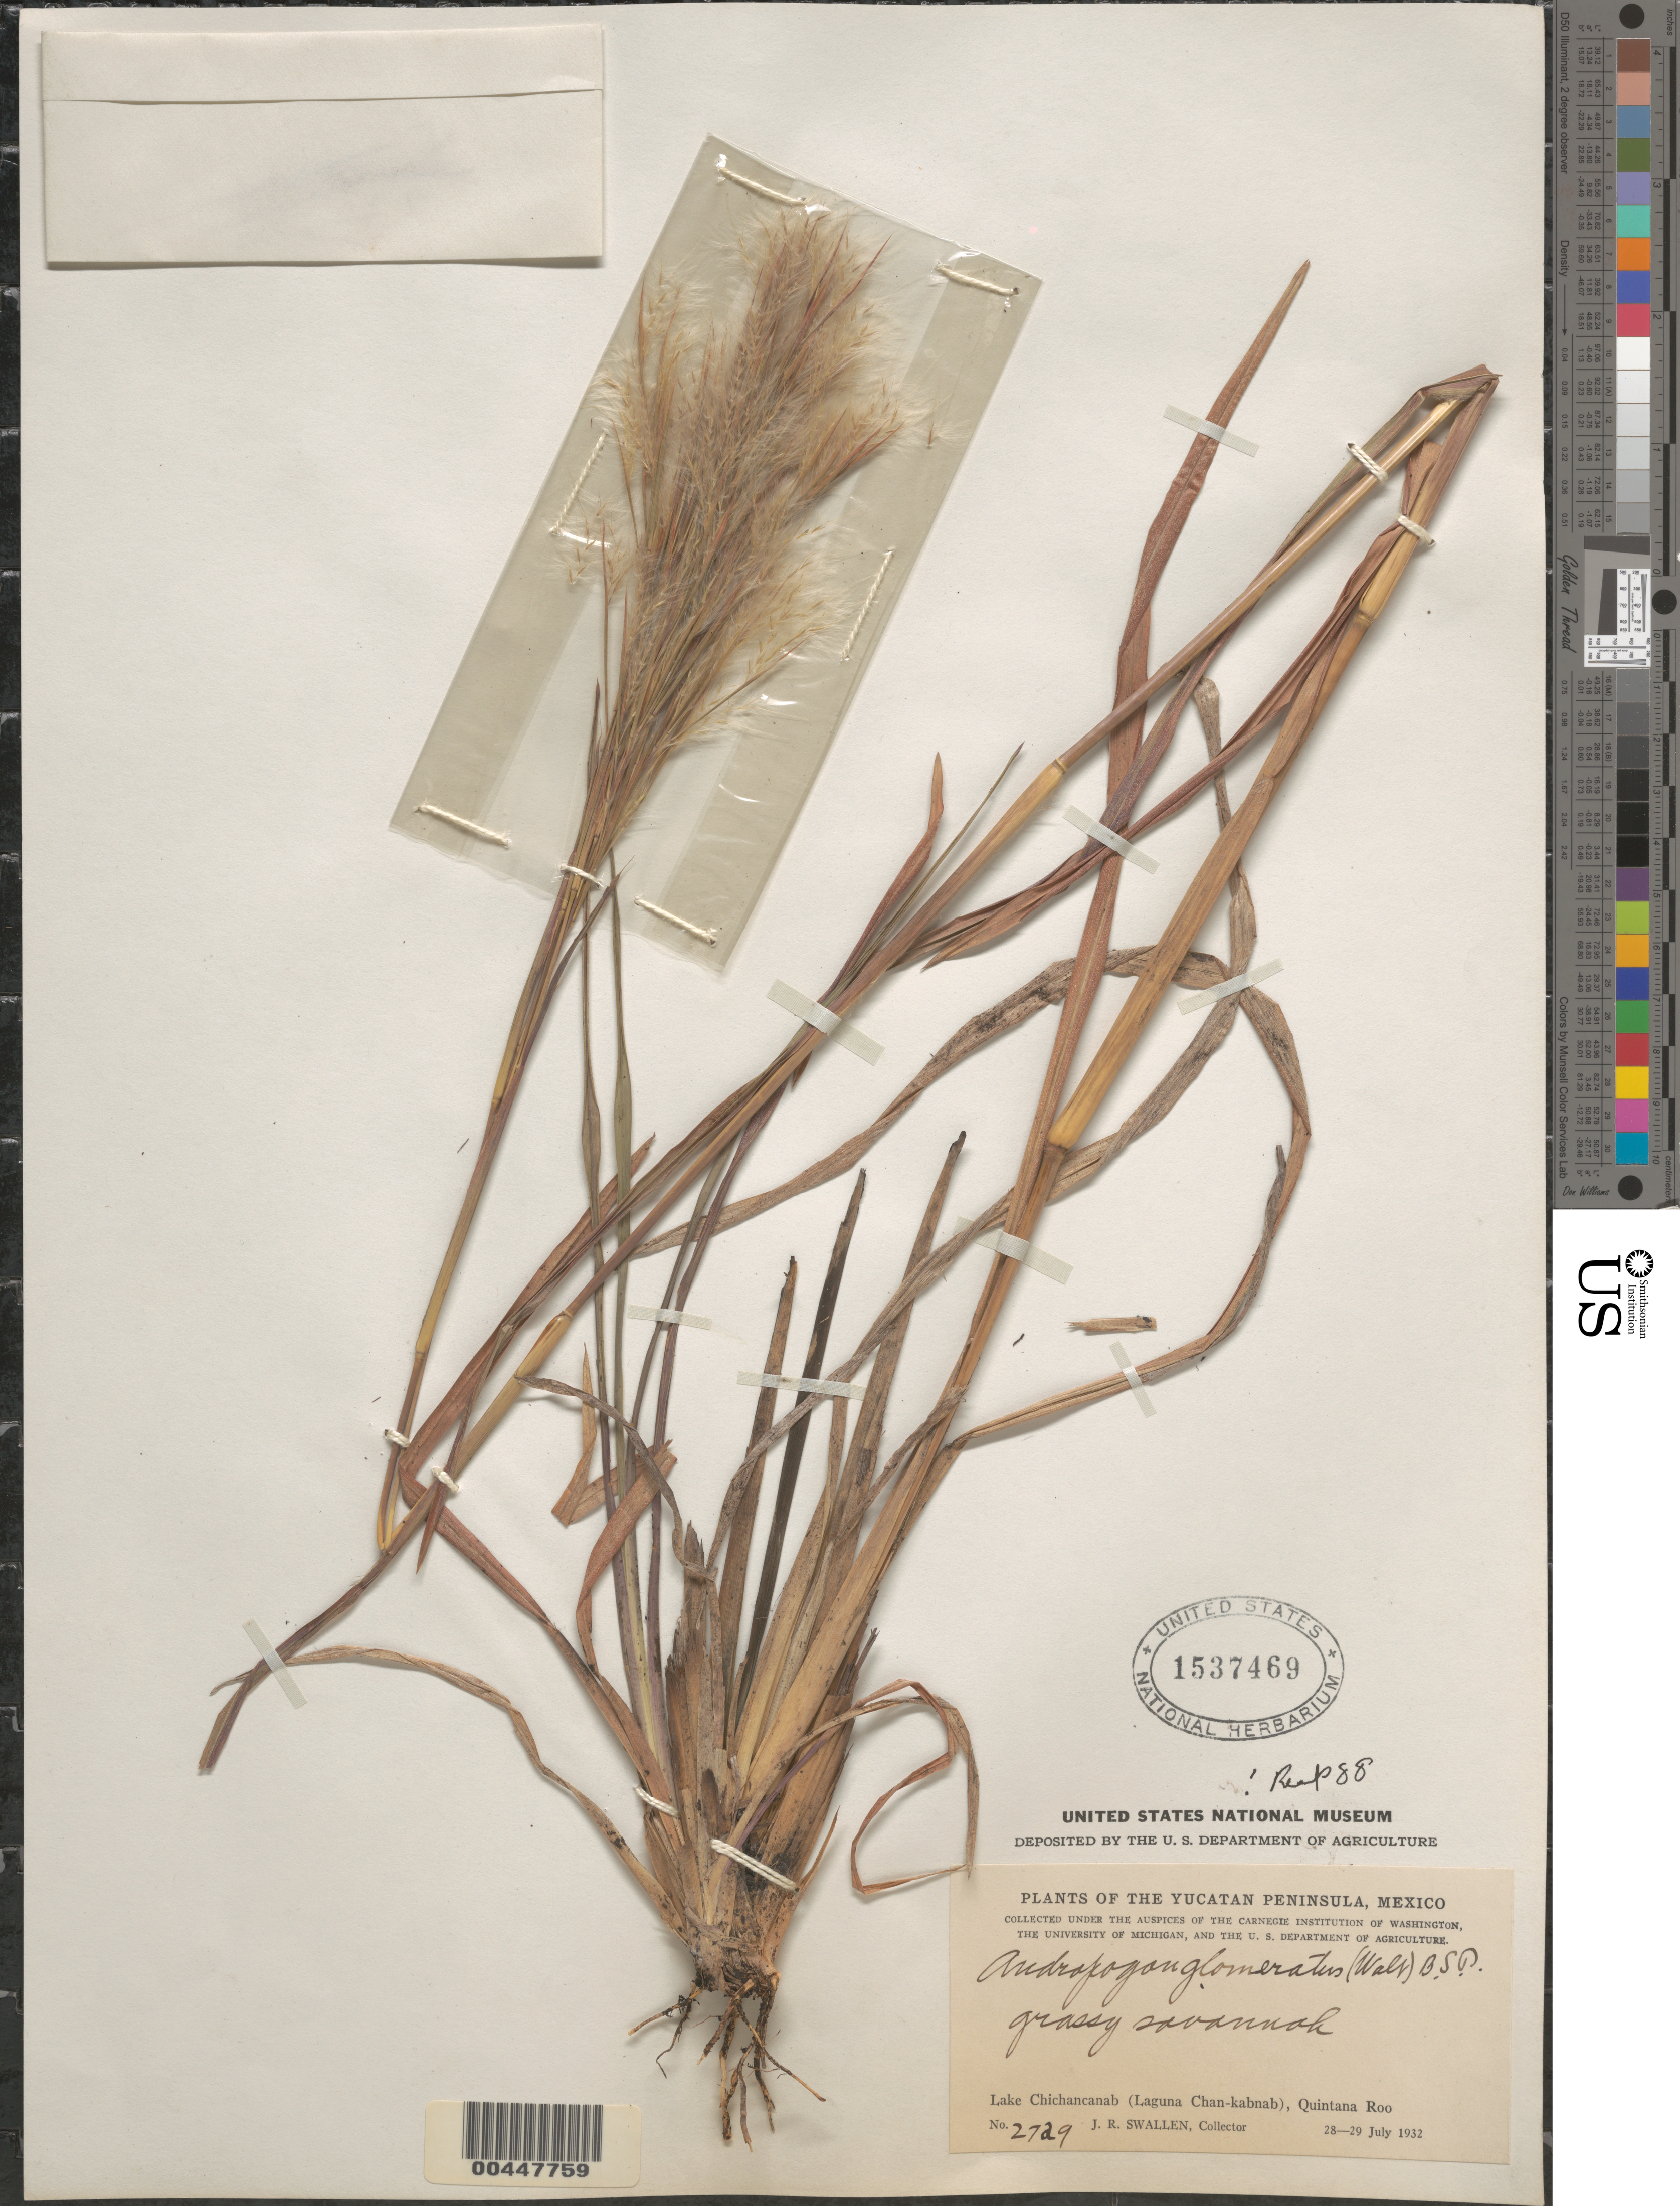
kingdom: Plantae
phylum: Tracheophyta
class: Liliopsida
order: Poales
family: Poaceae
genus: Andropogon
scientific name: Andropogon glomeratus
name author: (Walter) Britton, Stearns & Poggenb.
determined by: Pohl, R. W.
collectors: J. R. Swallen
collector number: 2729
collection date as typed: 28 Jul 1932 to 29 Jul 1932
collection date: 1932-07-28/1932-07-29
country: Mexico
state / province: Quintana Roo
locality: Yucatan Peninsula, Lake Chichancanab (Laguna Chan-kabnab)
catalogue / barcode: US 1537469